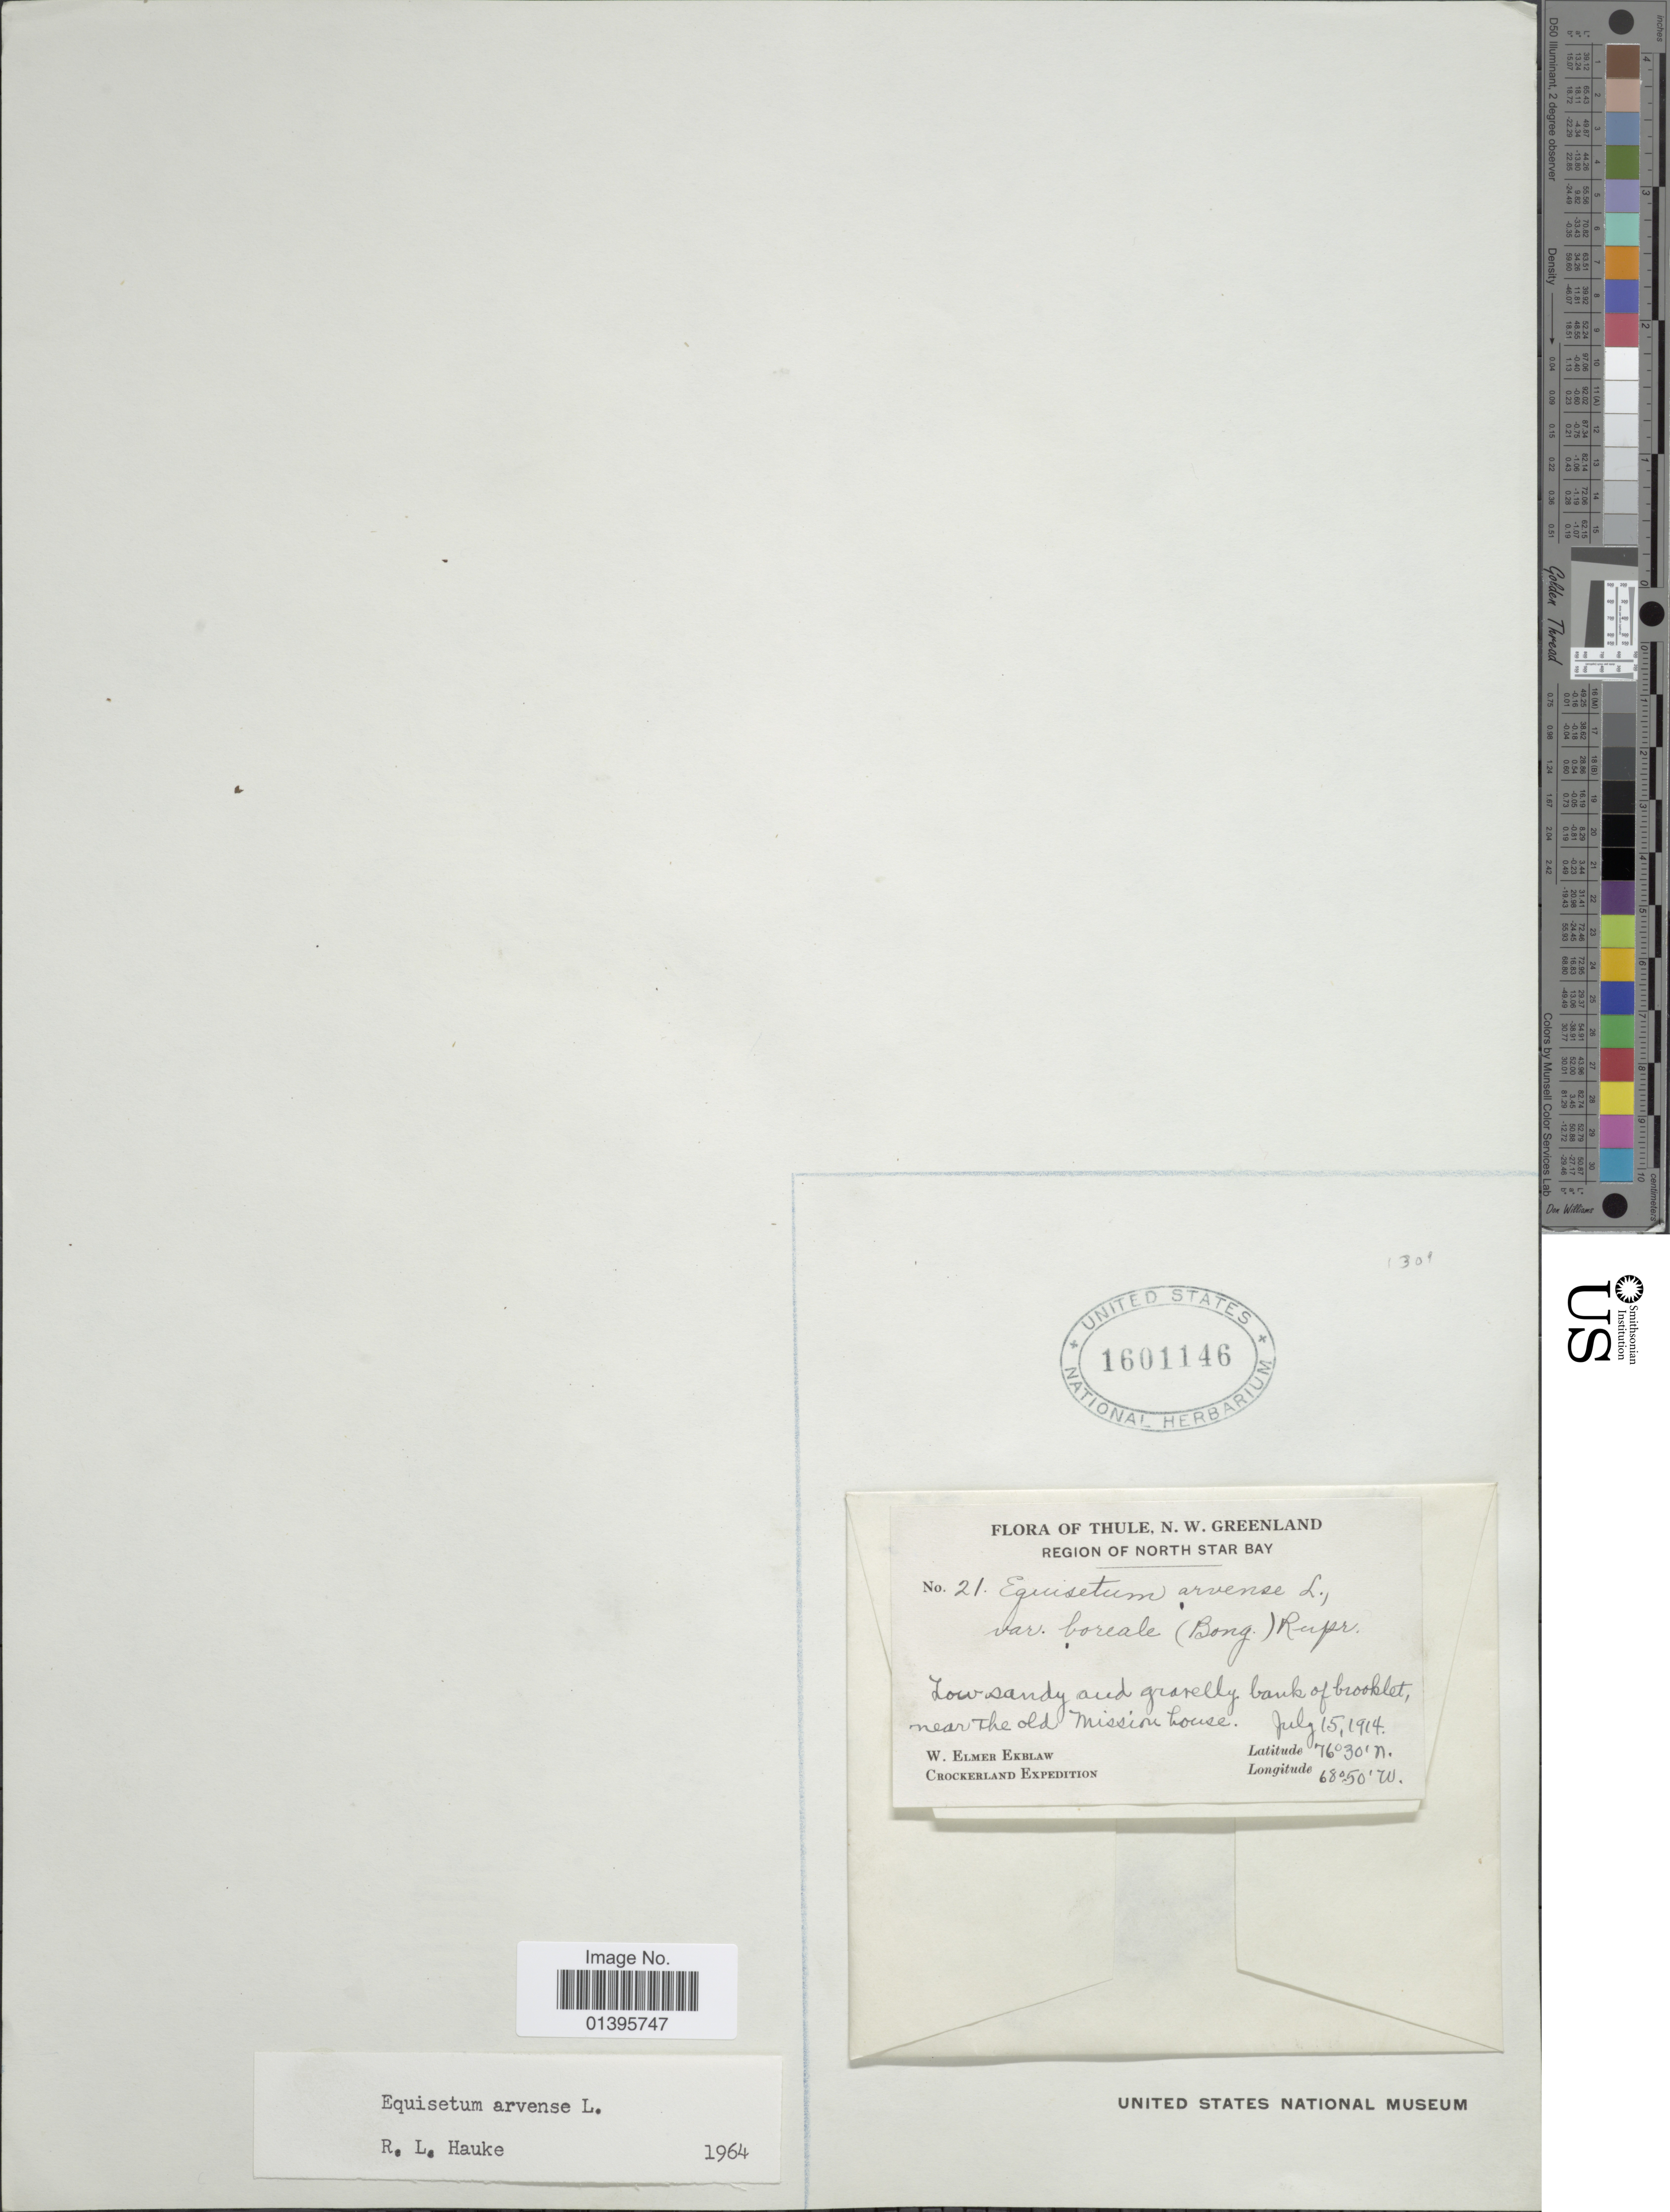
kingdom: Plantae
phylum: Tracheophyta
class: Polypodiopsida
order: Equisetales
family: Equisetaceae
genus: Equisetum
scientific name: Equisetum arvense var. boreale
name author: (Bong.) Rupr.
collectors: W. Ekblaw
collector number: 21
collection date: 1914-07-15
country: Greenland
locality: Thule, N.W. Greenland. Region of North Star Bay. Low sandy and gravelly bank of brooklet, near the old Mission house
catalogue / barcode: US 1601146